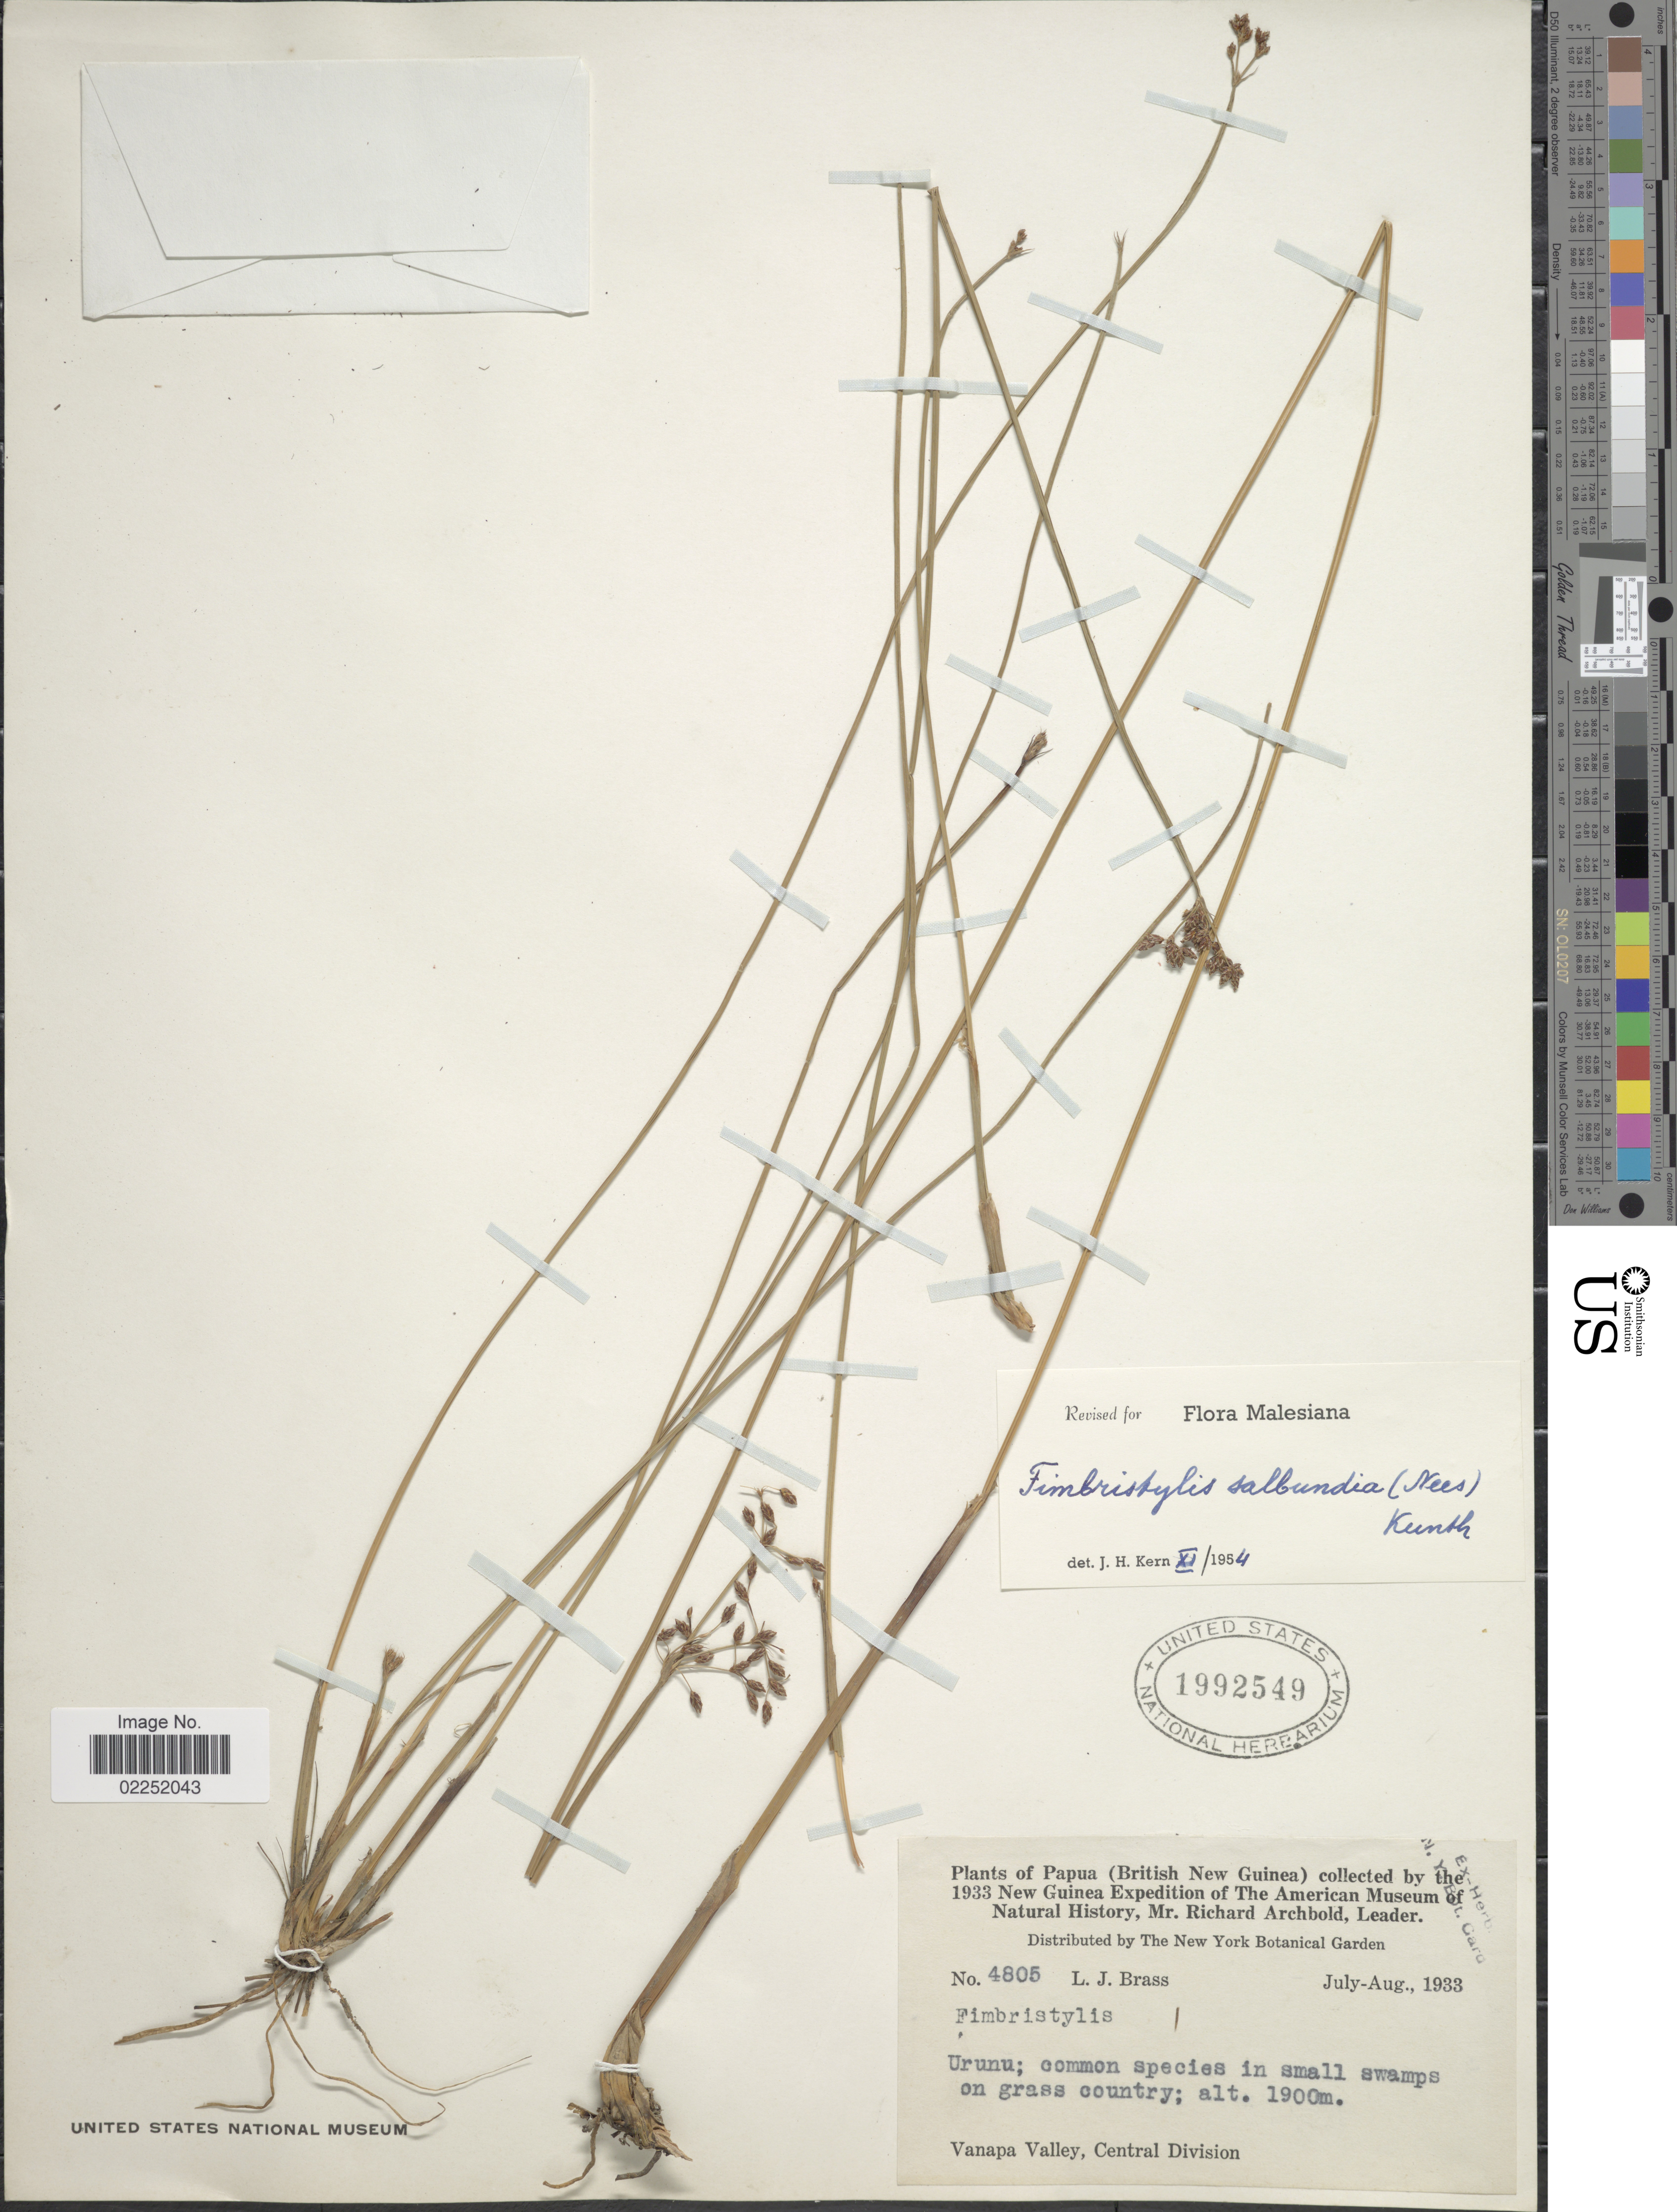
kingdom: Plantae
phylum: Tracheophyta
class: Liliopsida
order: Poales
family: Cyperaceae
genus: Fimbristylis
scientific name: Fimbristylis salbundia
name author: (Nees) Kunth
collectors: L. J. Brass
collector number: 4805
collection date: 1933-07/1933-08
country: Papua New Guinea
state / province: Central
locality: (British New Guinea) Urunu; common species in small swamps on grass country, Vanapa Valley, Central Division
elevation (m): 1900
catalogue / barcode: US 1992549